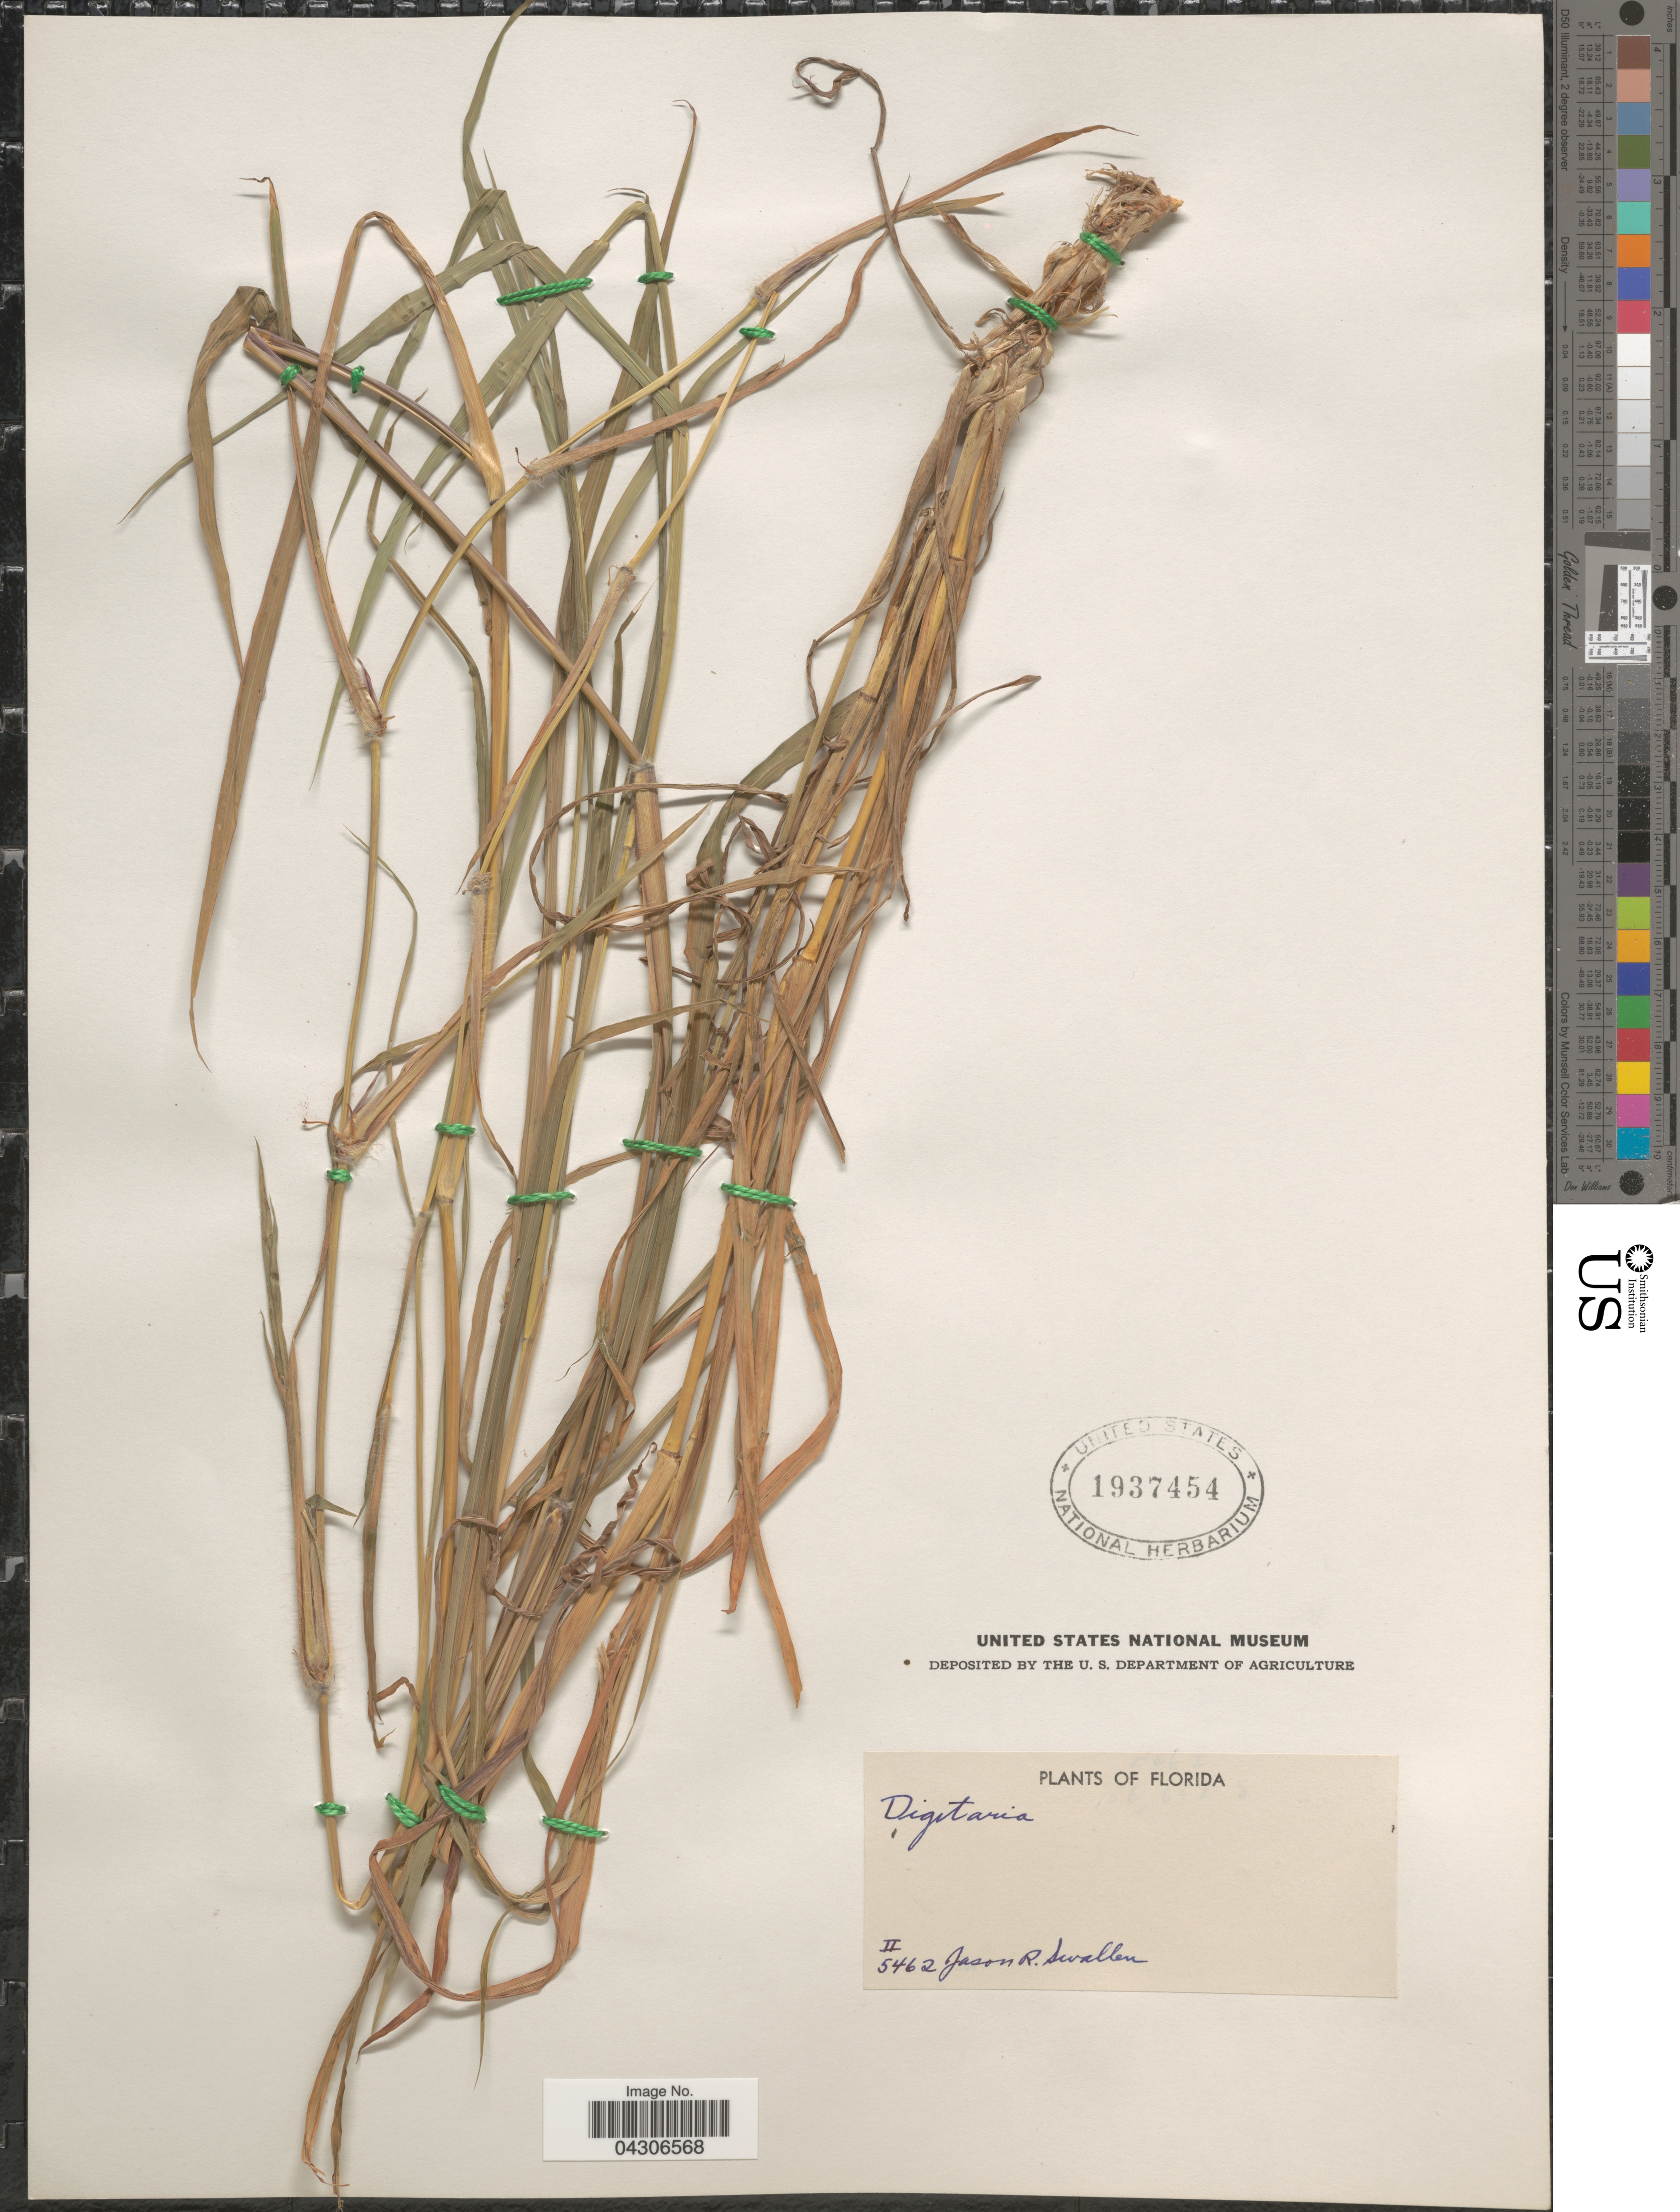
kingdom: Plantae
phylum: Tracheophyta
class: Liliopsida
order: Poales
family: Poaceae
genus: Digitaria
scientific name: Digitaria sp.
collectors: J. R. Swallen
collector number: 5462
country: United States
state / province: Florida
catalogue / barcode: US 1937454